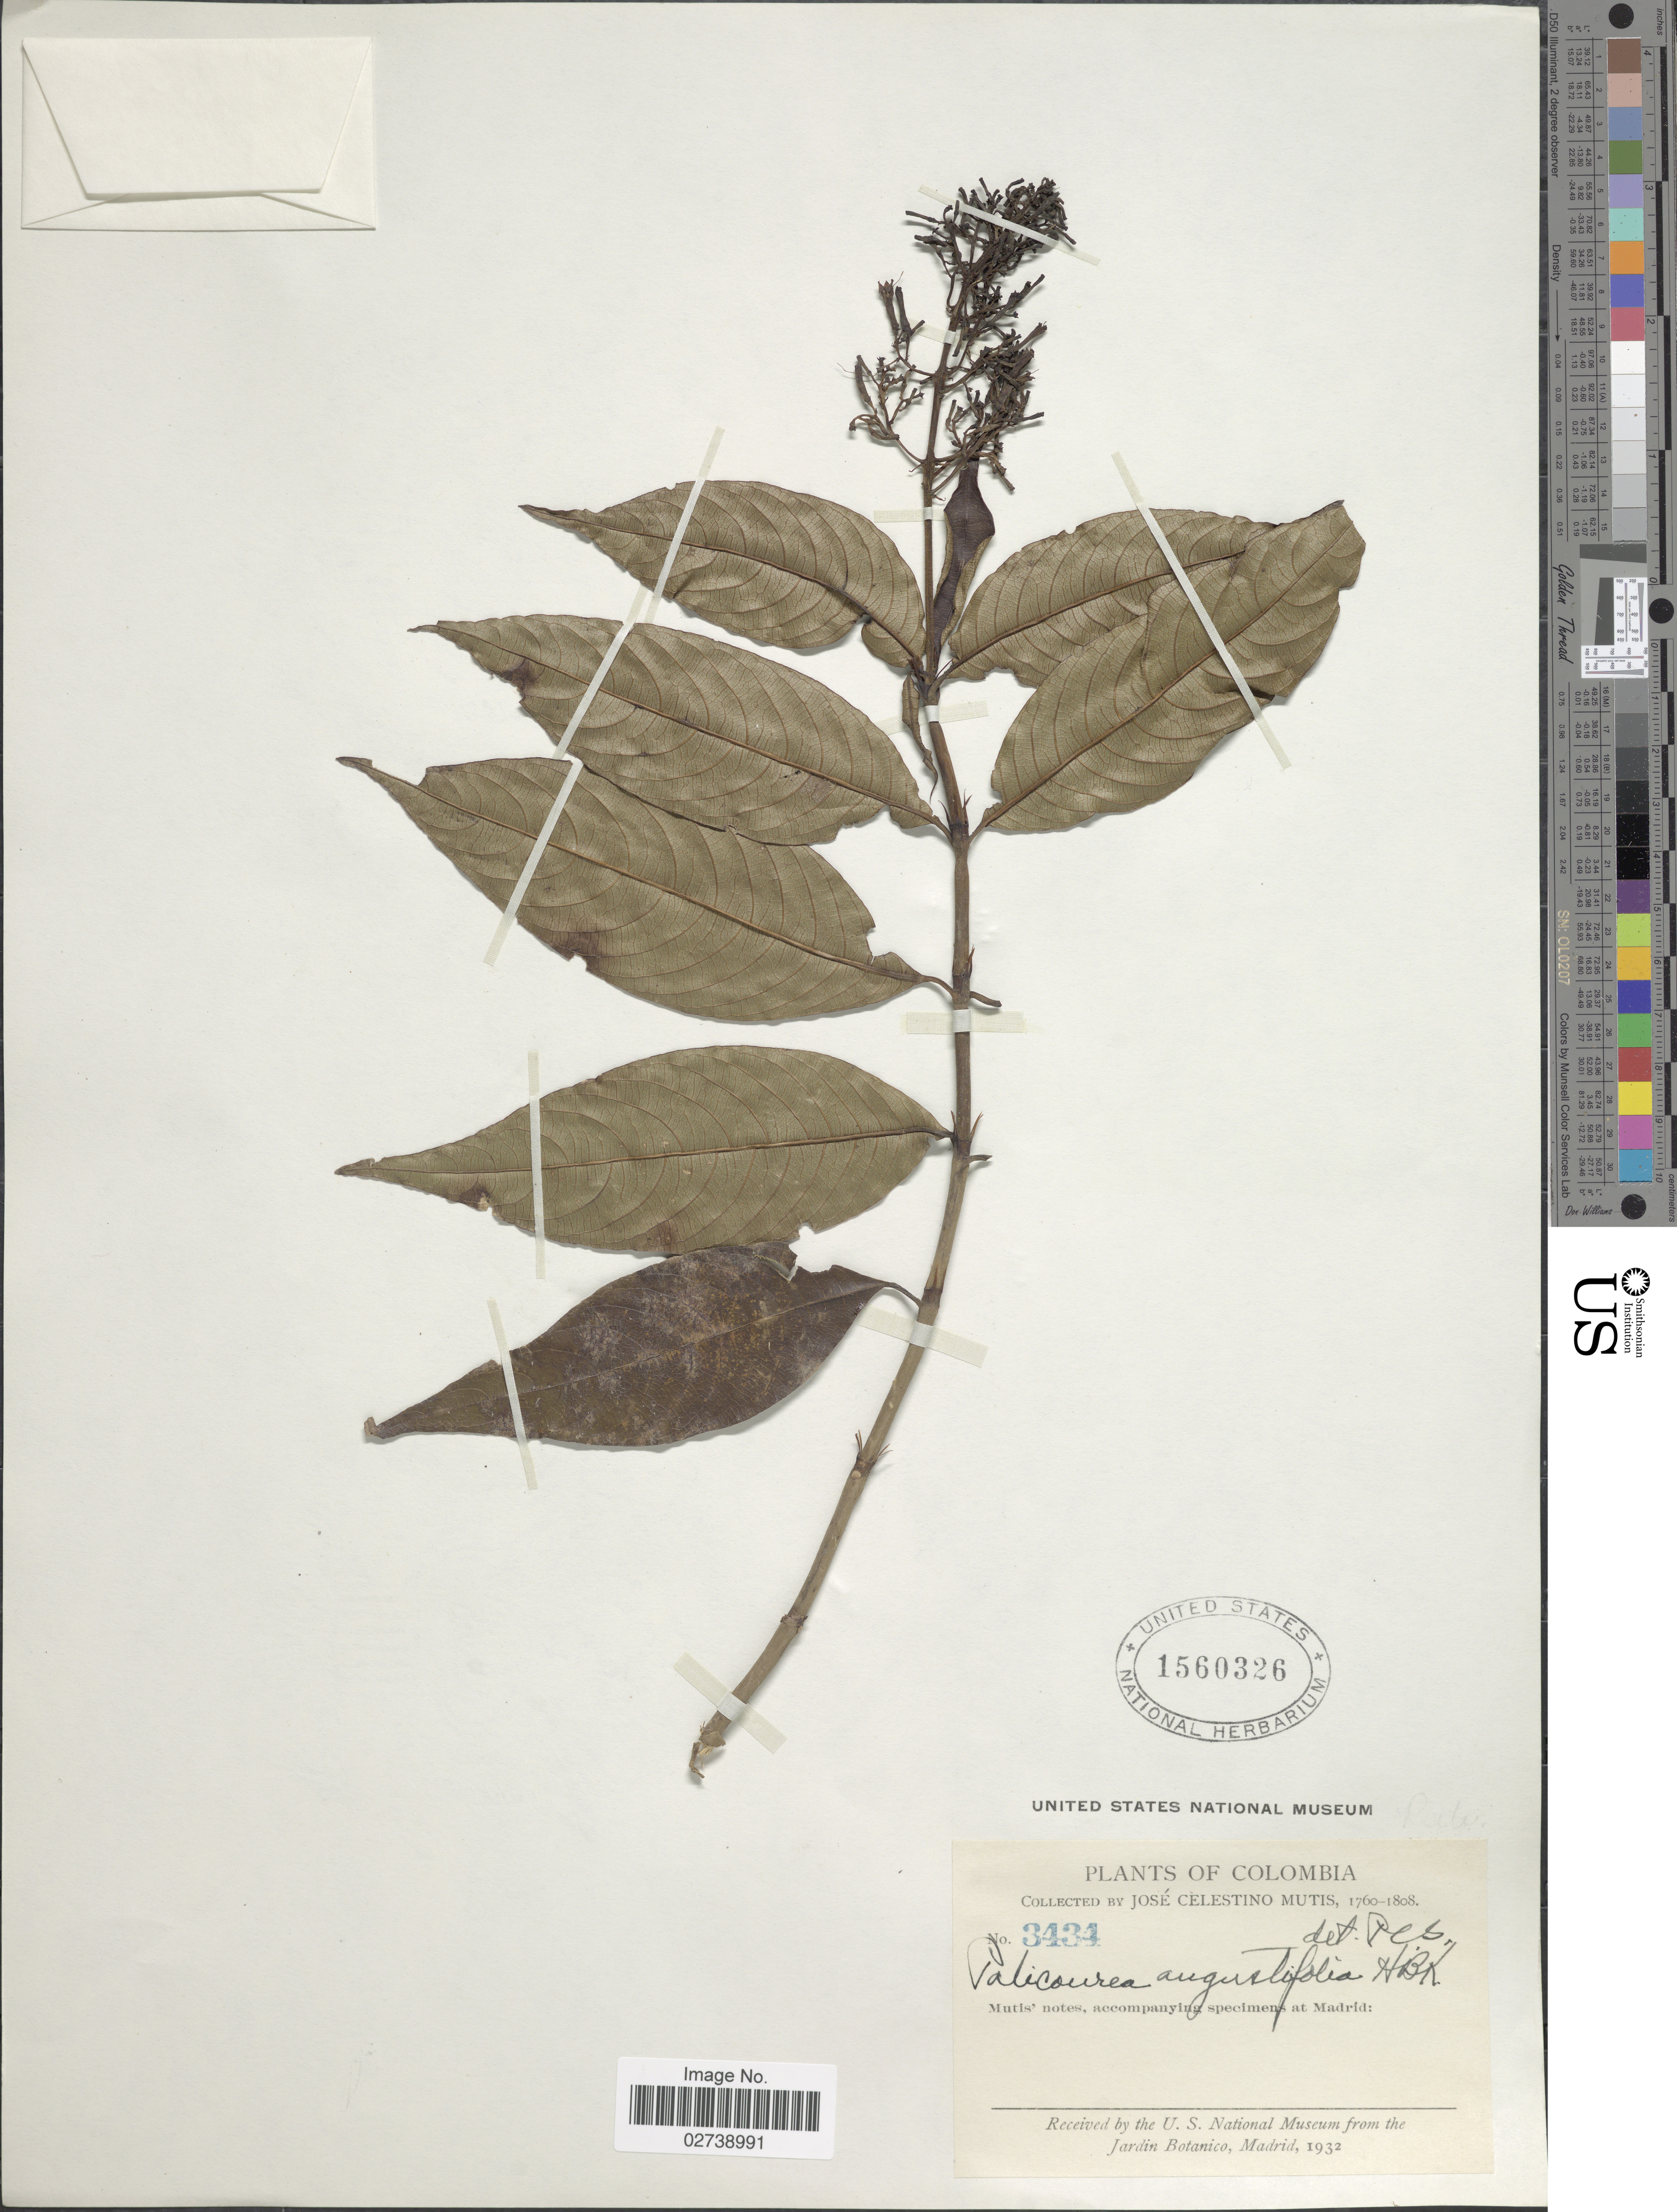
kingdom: Plantae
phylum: Tracheophyta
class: Magnoliopsida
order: Gentianales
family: Rubiaceae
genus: Palicourea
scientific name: Palicourea angustifolia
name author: Kunth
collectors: J. C. B. Mutis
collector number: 3434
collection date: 1760/1808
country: Colombia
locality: Colombia.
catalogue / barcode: US 1560326